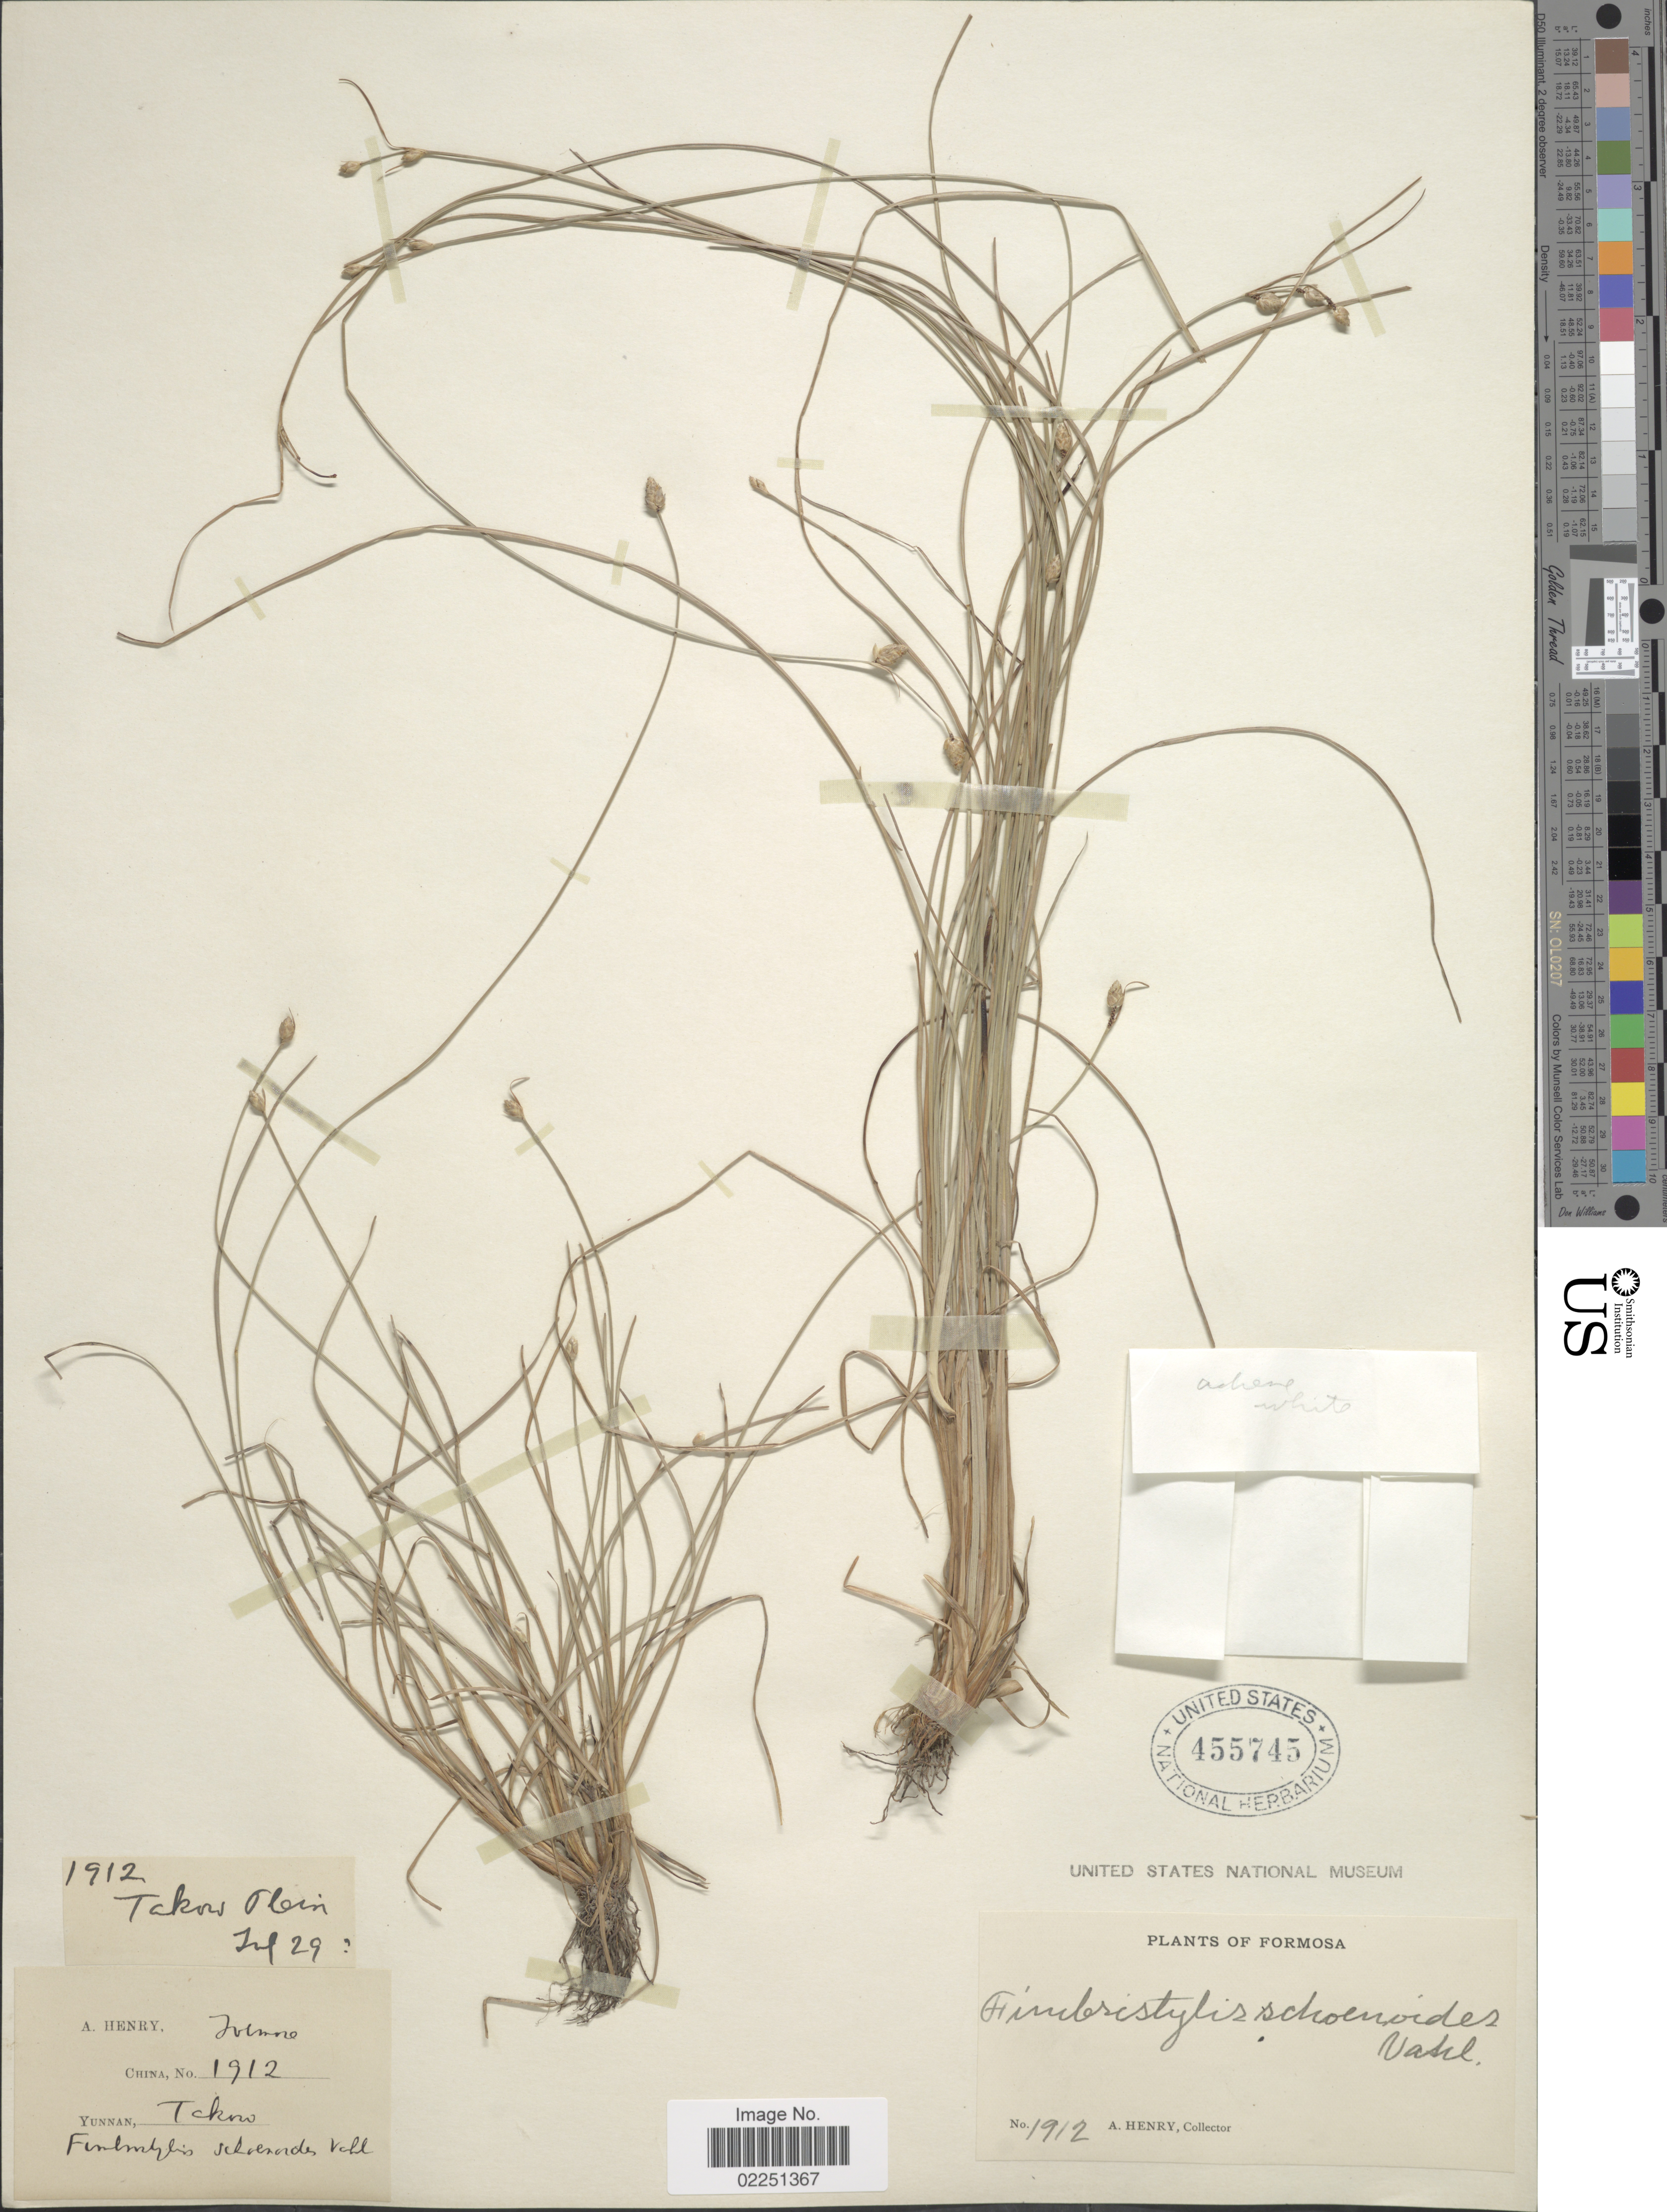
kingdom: Plantae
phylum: Tracheophyta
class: Liliopsida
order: Poales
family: Cyperaceae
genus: Fimbristylis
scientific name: Fimbristylis schoenoides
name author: (Retz.) Vahl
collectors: A. Henry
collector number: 1912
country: Taiwan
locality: Formosa, Takow. Plein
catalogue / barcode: US 455745